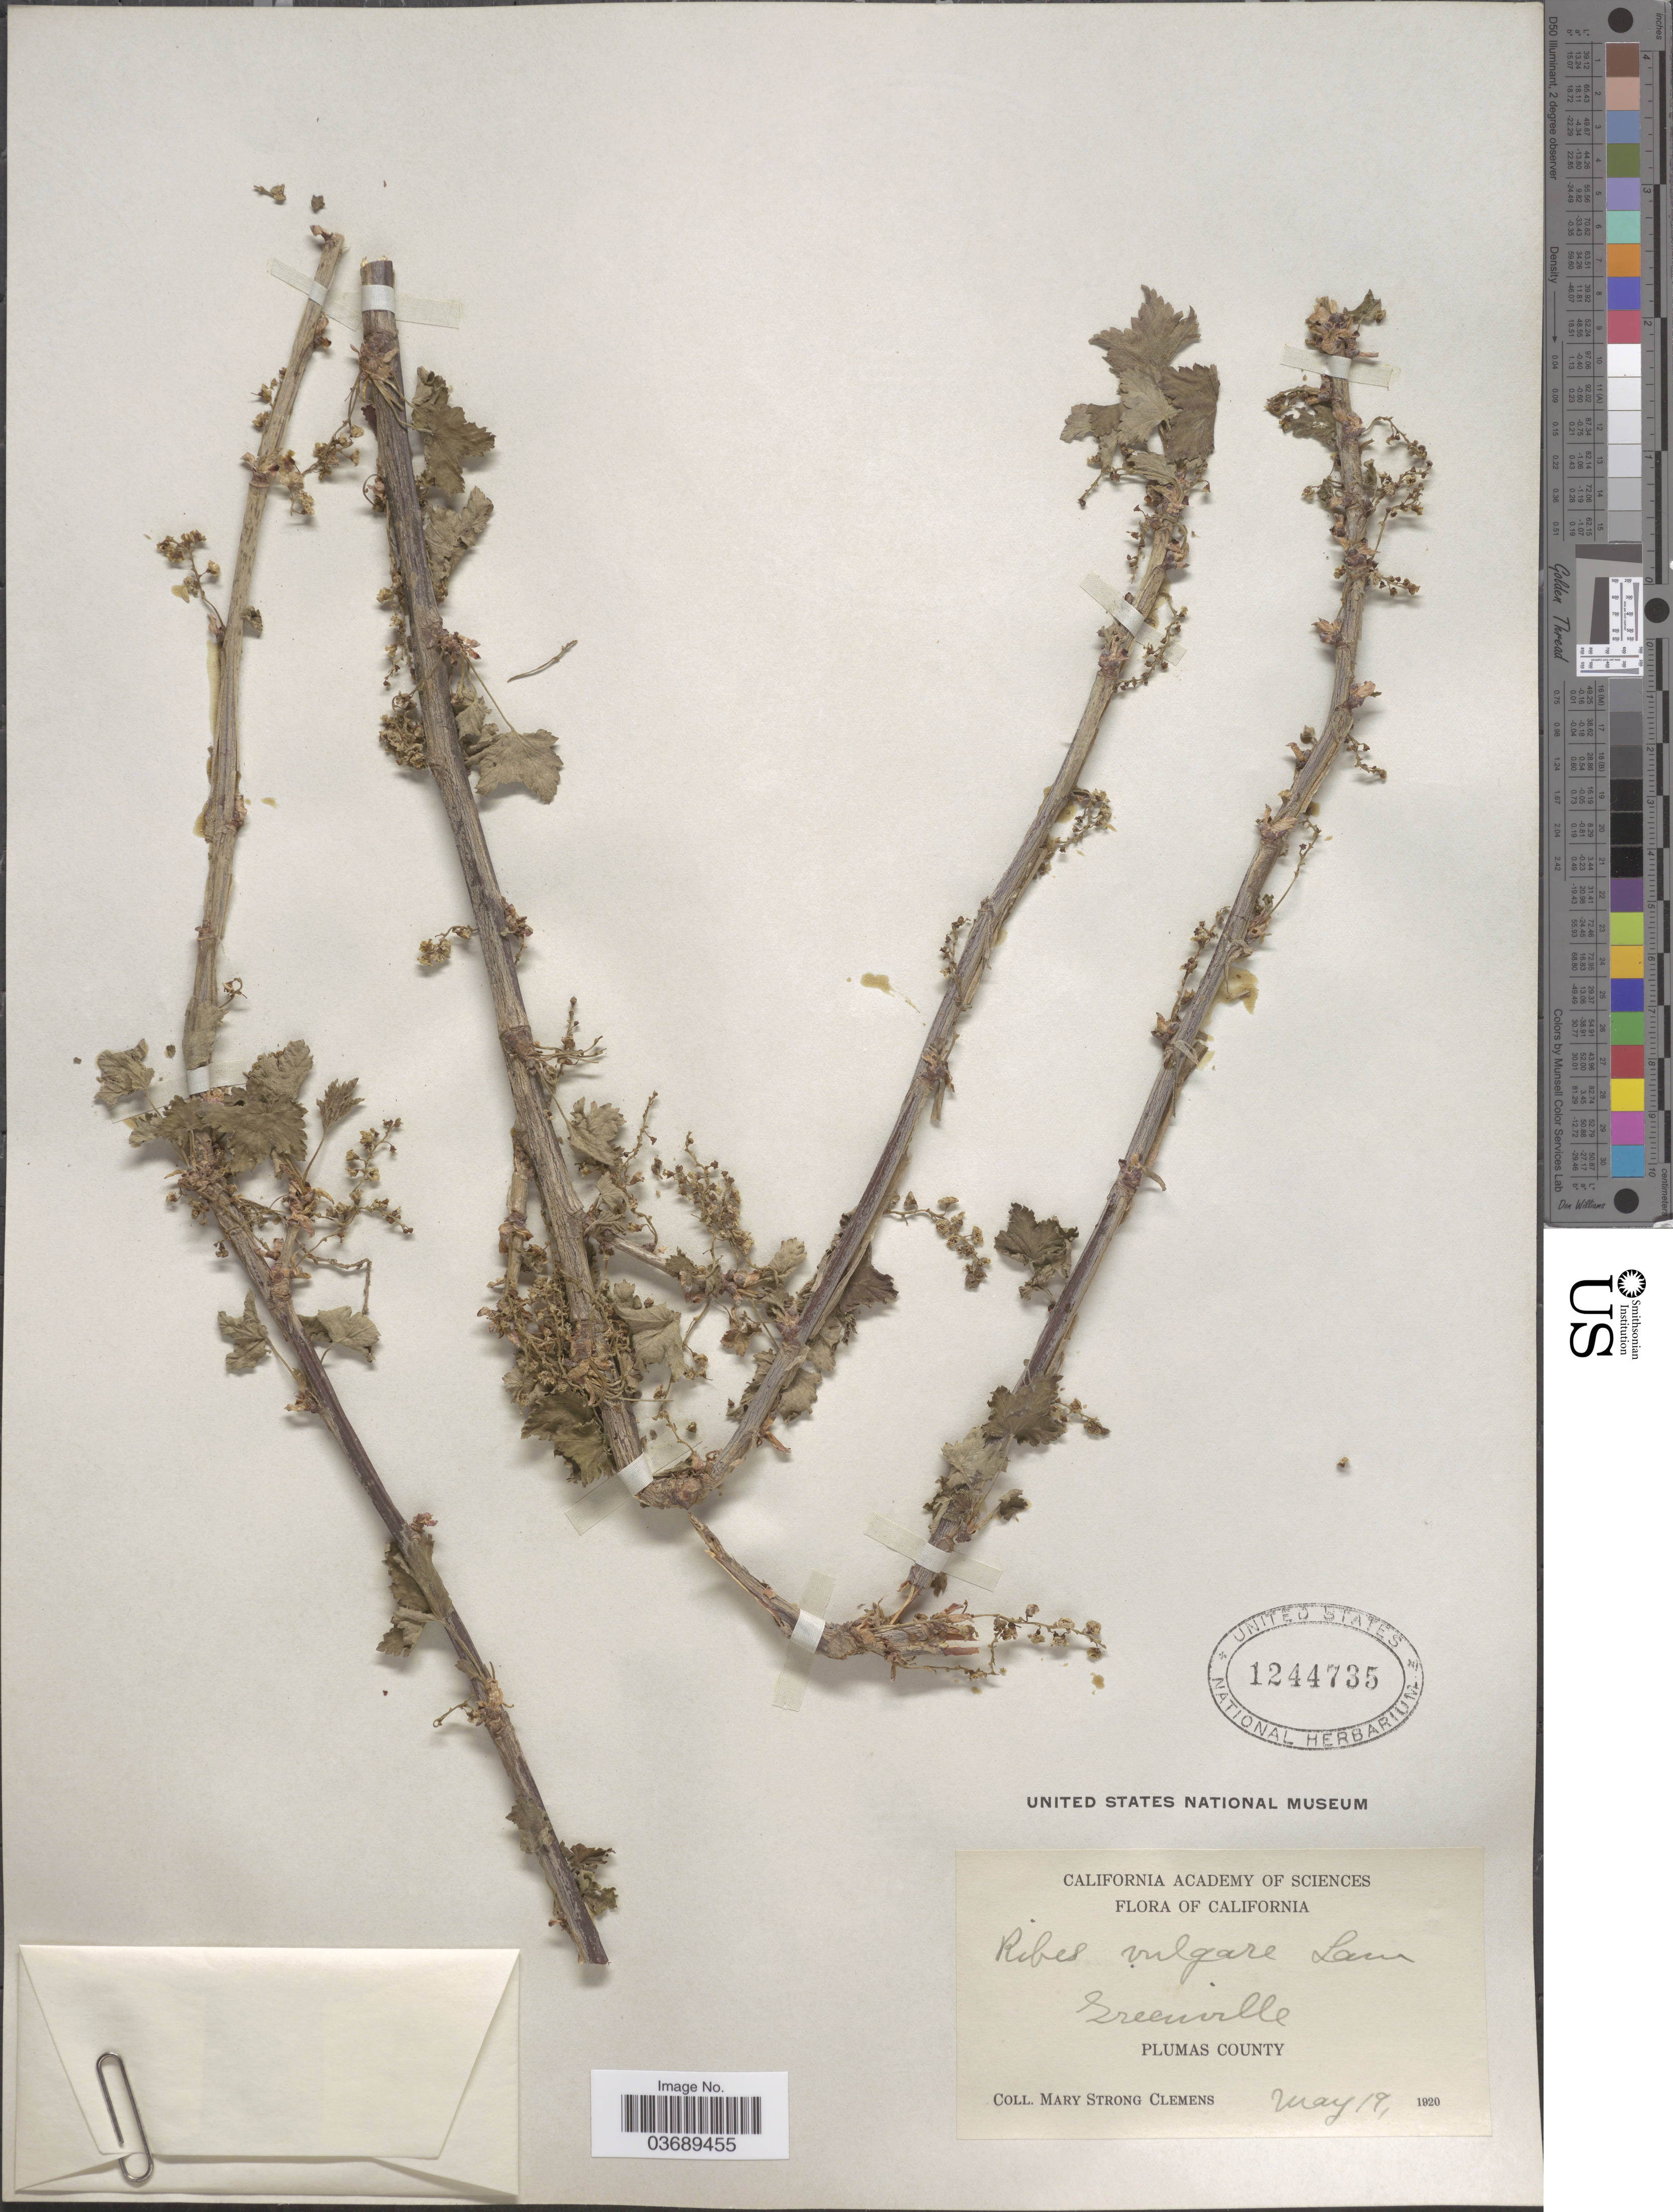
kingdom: Plantae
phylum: Tracheophyta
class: Magnoliopsida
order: Saxifragales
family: Grossulariaceae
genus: Ribes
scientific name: Ribes vulgare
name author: Lam.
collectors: M. S. Clemens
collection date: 1920-05-19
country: United States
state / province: California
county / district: Plumas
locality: Greenville, Plumas County.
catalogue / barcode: US 1244735